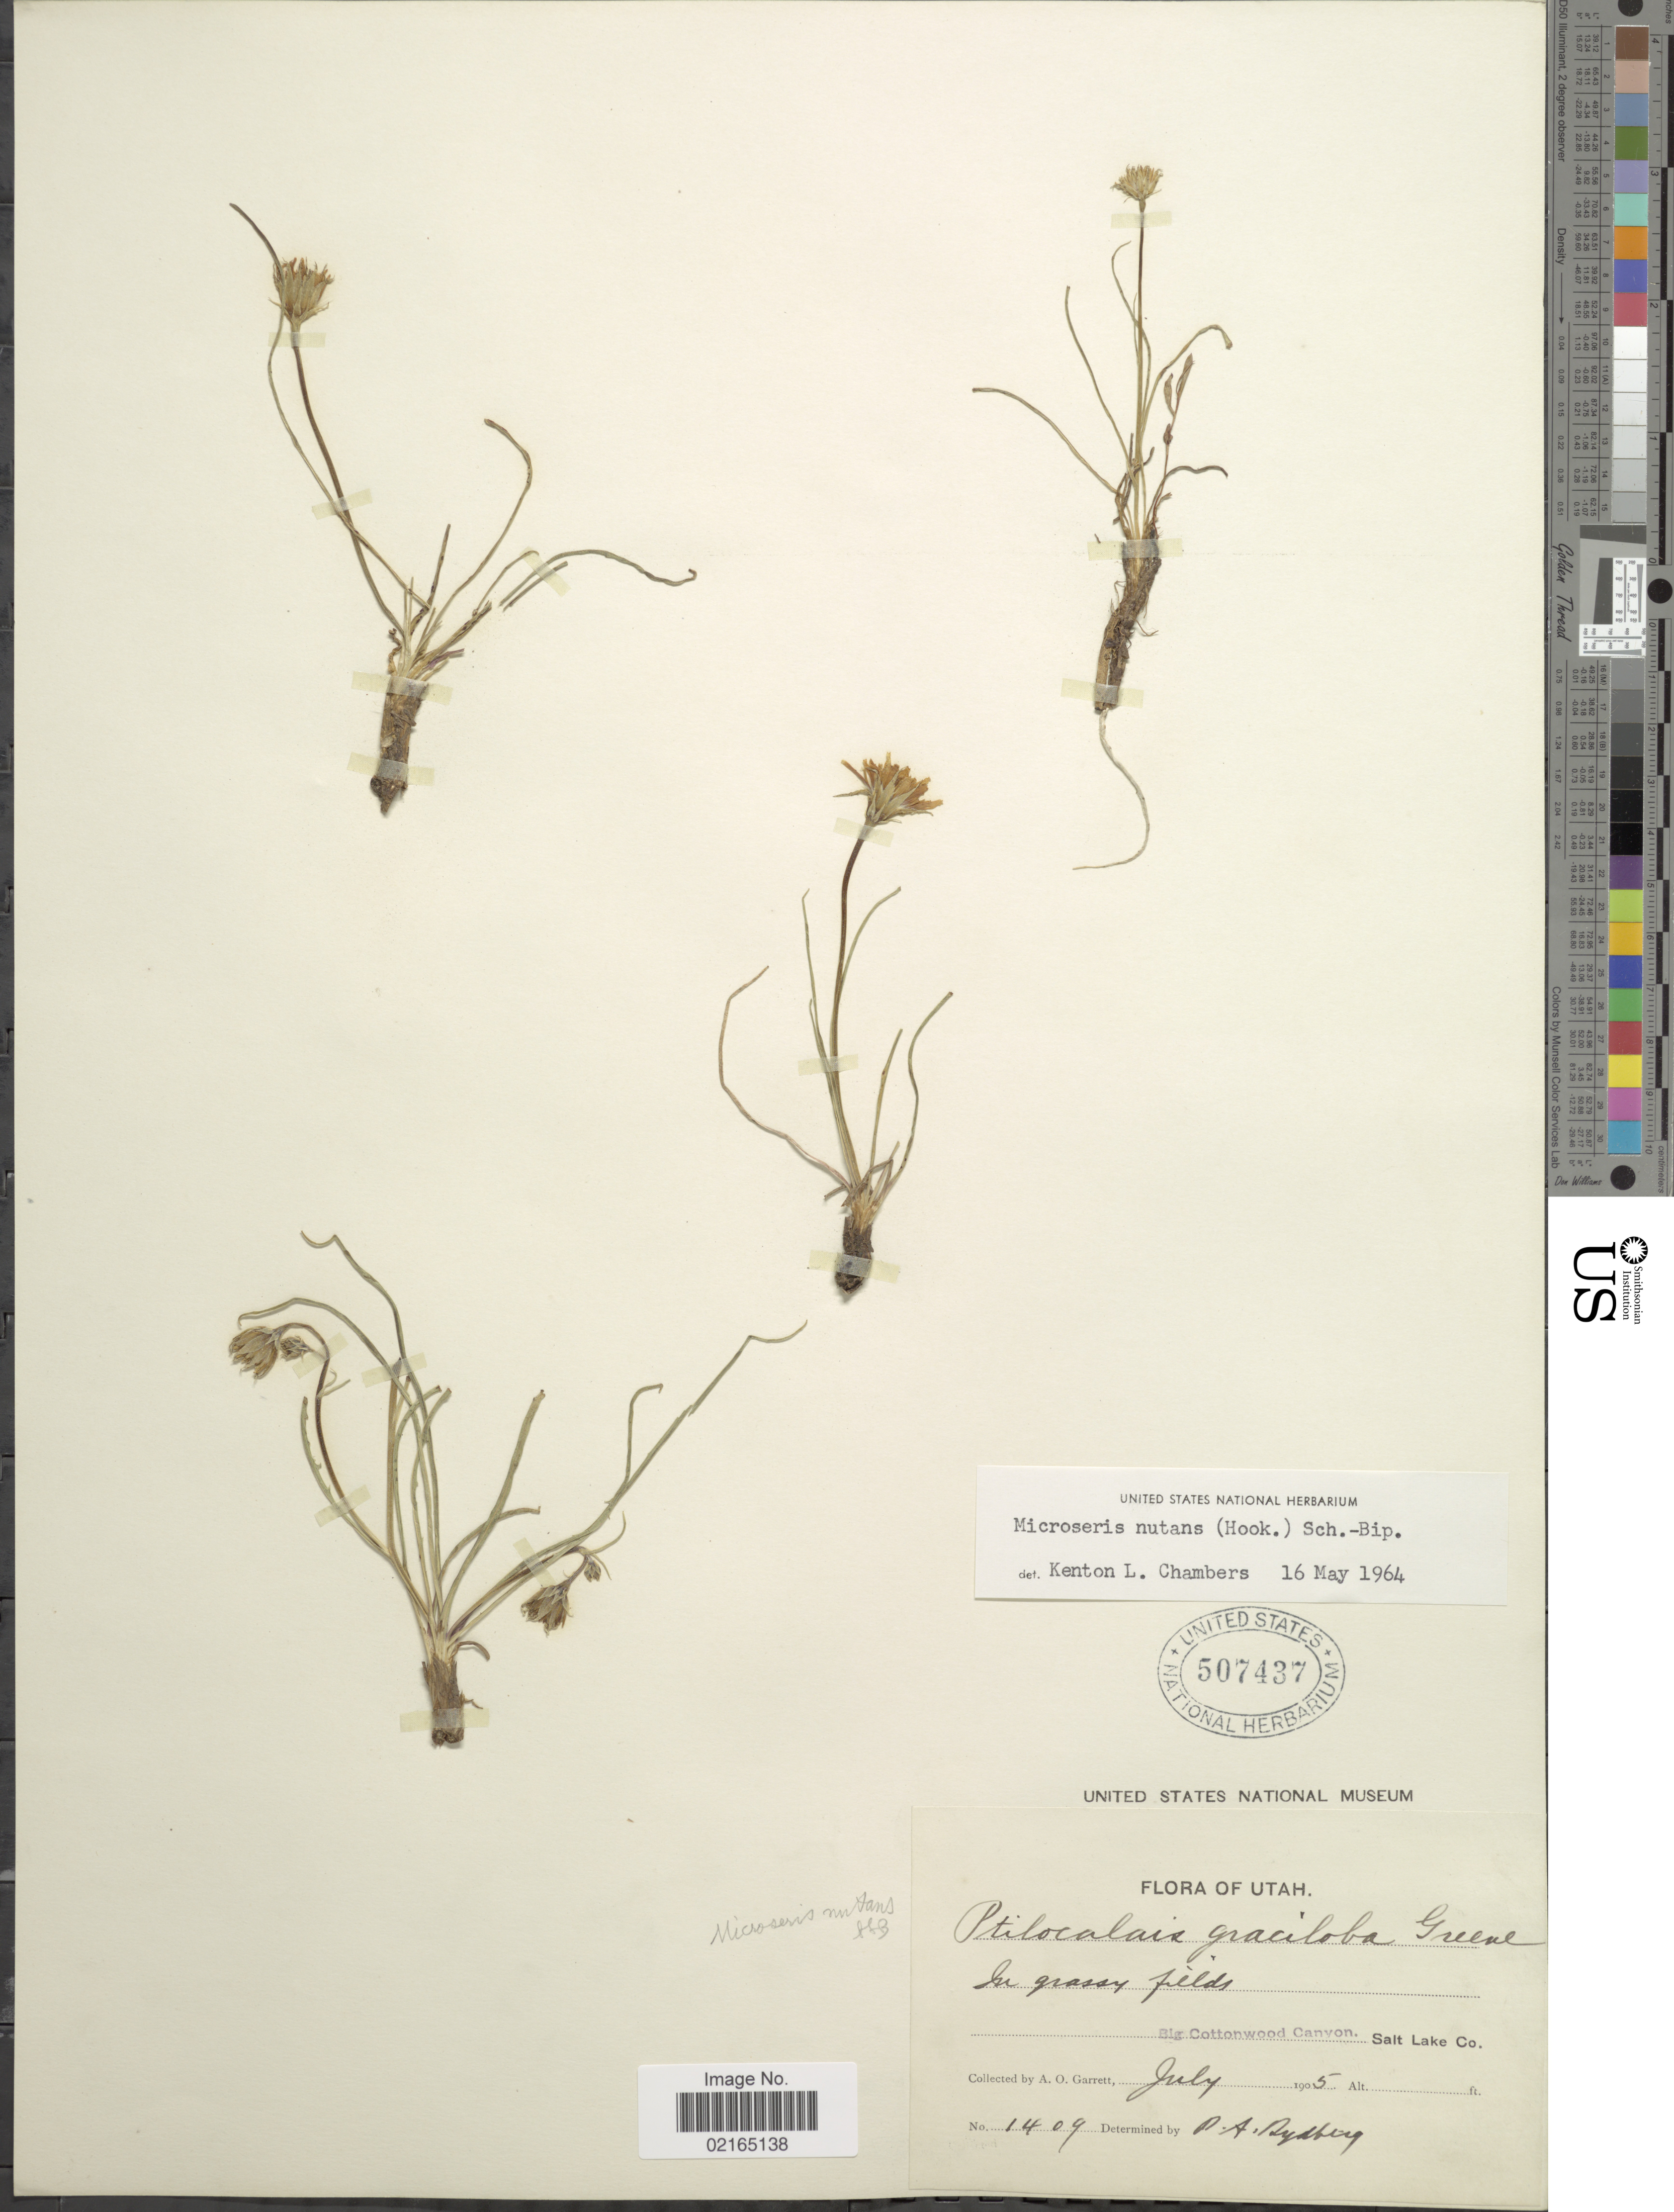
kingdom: Plantae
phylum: Tracheophyta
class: Magnoliopsida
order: Asterales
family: Asteraceae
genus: Microseris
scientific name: Microseris nutans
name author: (Hook.) Sch. Bip.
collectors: A. O. Garrett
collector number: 1409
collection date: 1905-07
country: United States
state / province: Utah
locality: By grassy fields, Big Cottonwood Canyon, Salt Lake Co.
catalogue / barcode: US 507437